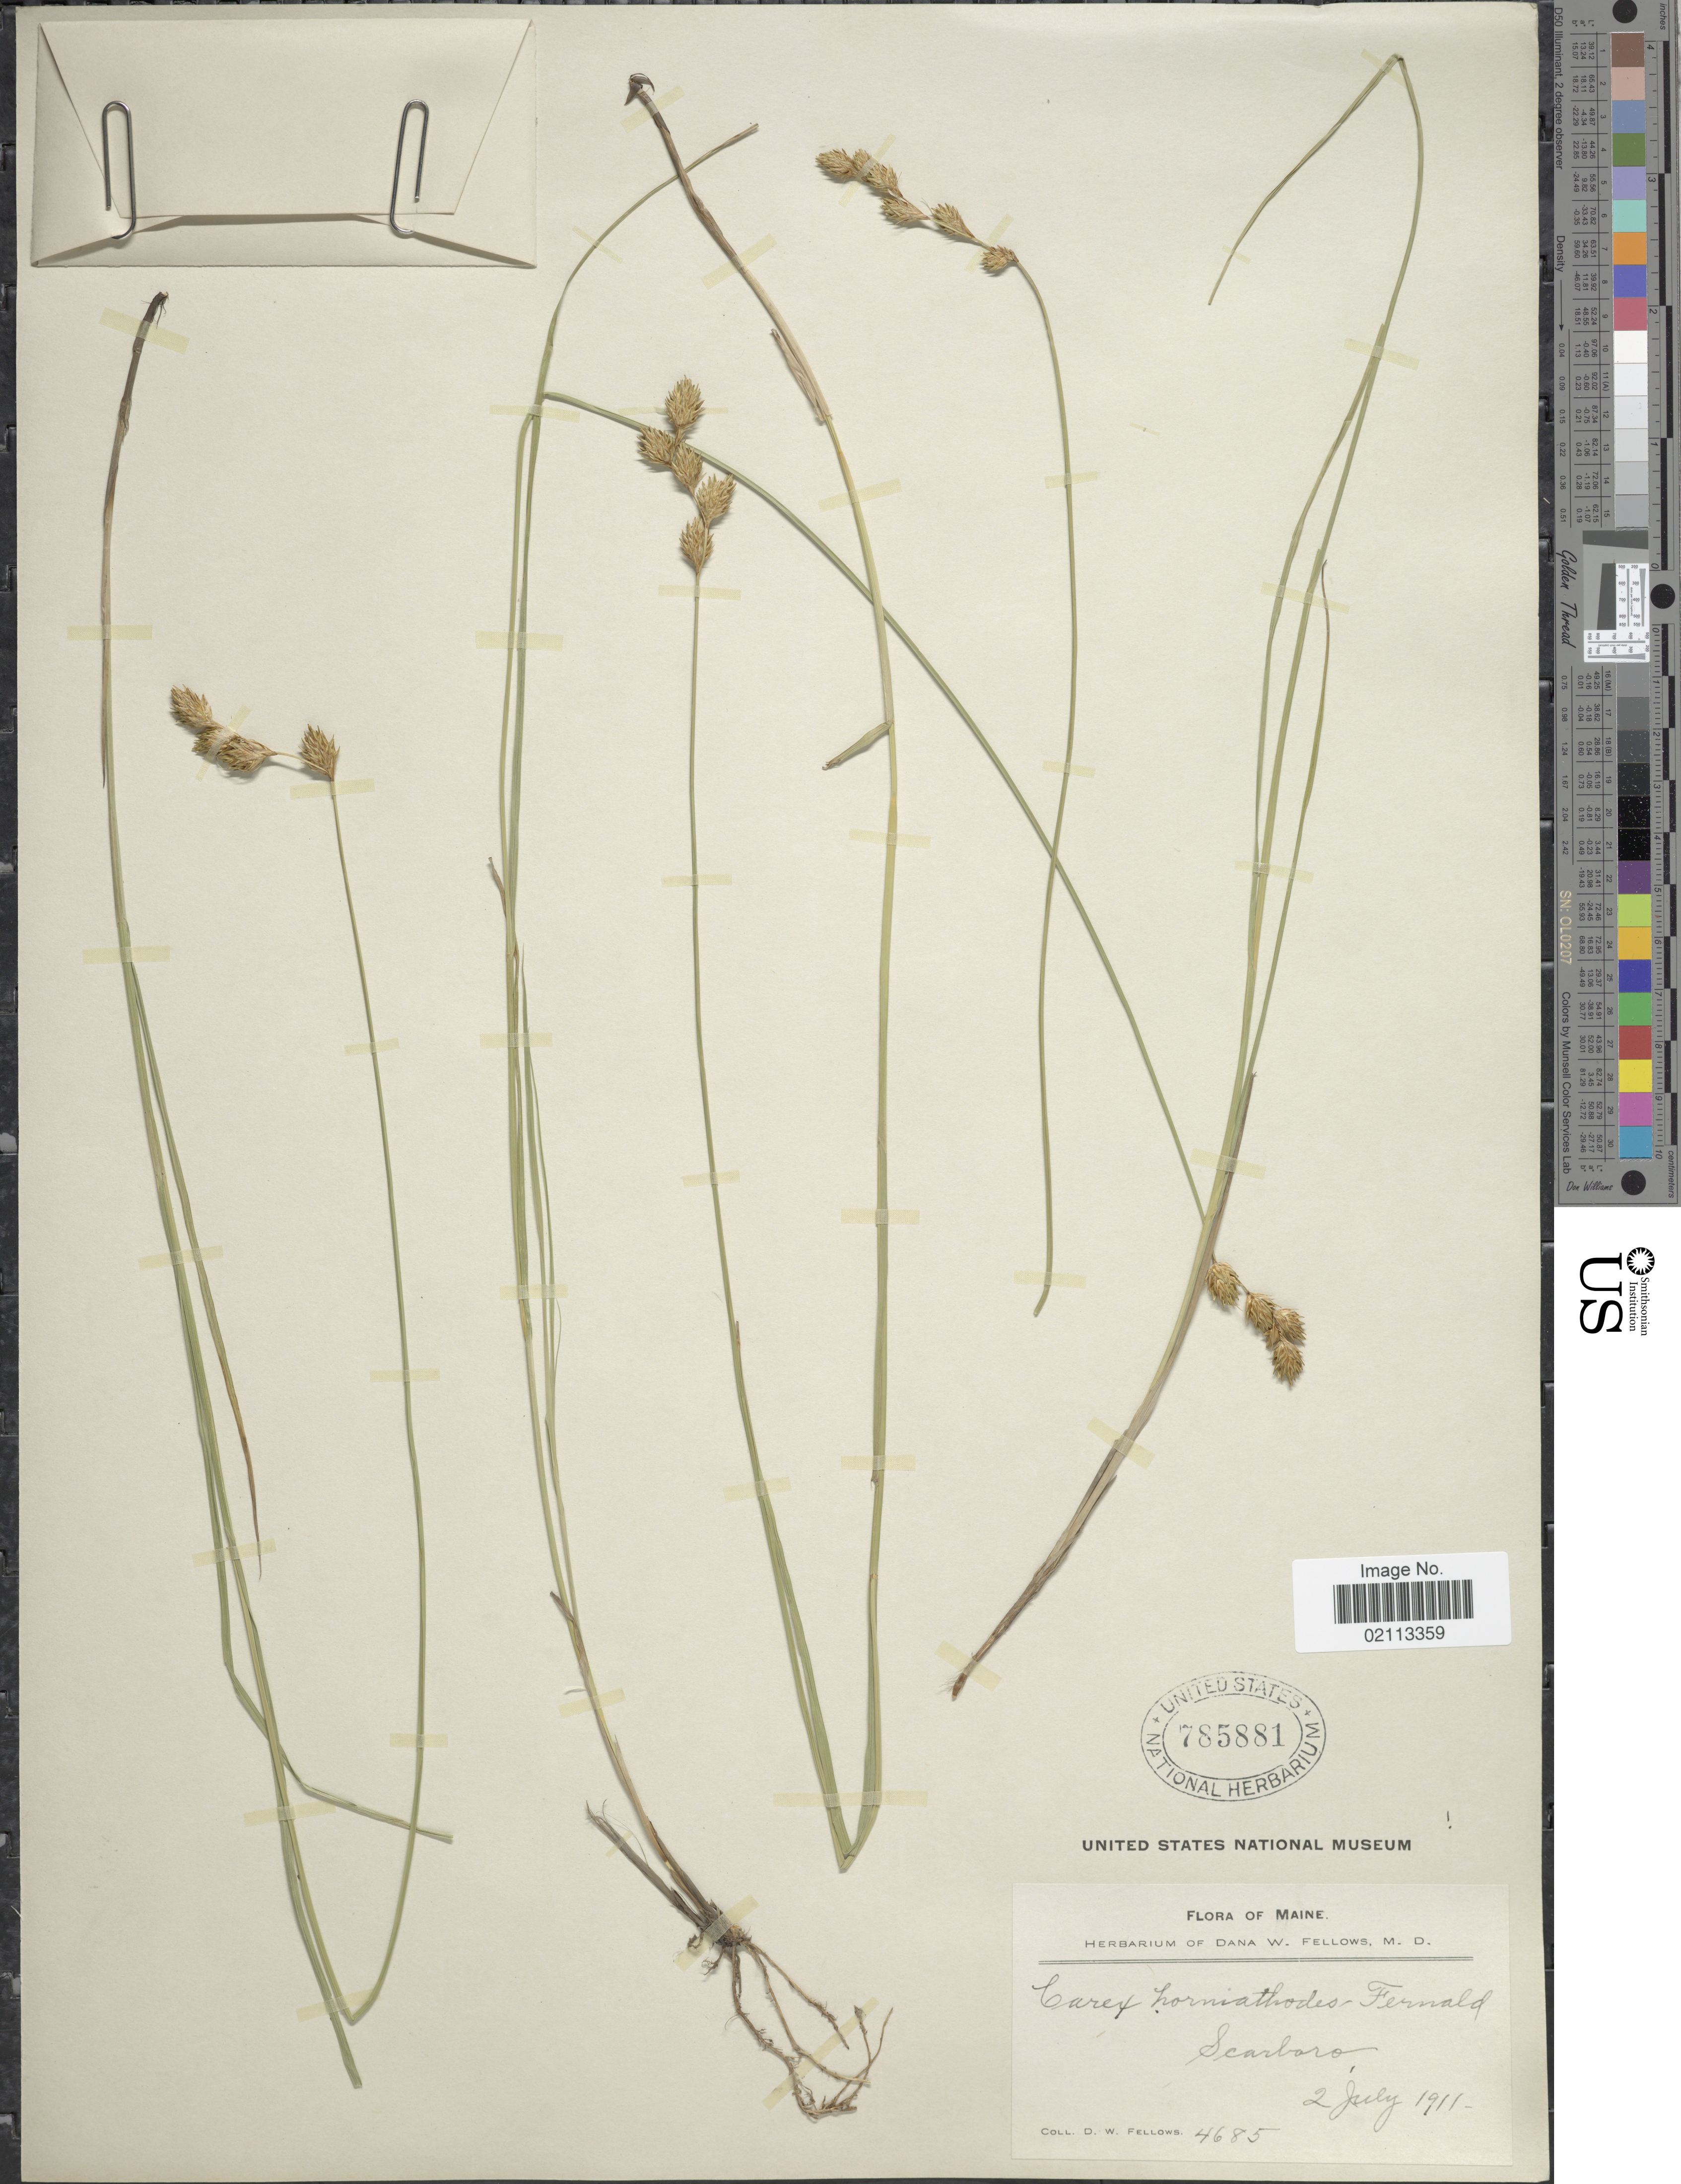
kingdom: Plantae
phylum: Tracheophyta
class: Liliopsida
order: Poales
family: Cyperaceae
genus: Carex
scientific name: Carex hormathodes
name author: Fernald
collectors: D. W. Fellows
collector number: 4685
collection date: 1911-07-02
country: United States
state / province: Maine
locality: Scarboro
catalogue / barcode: US 785881